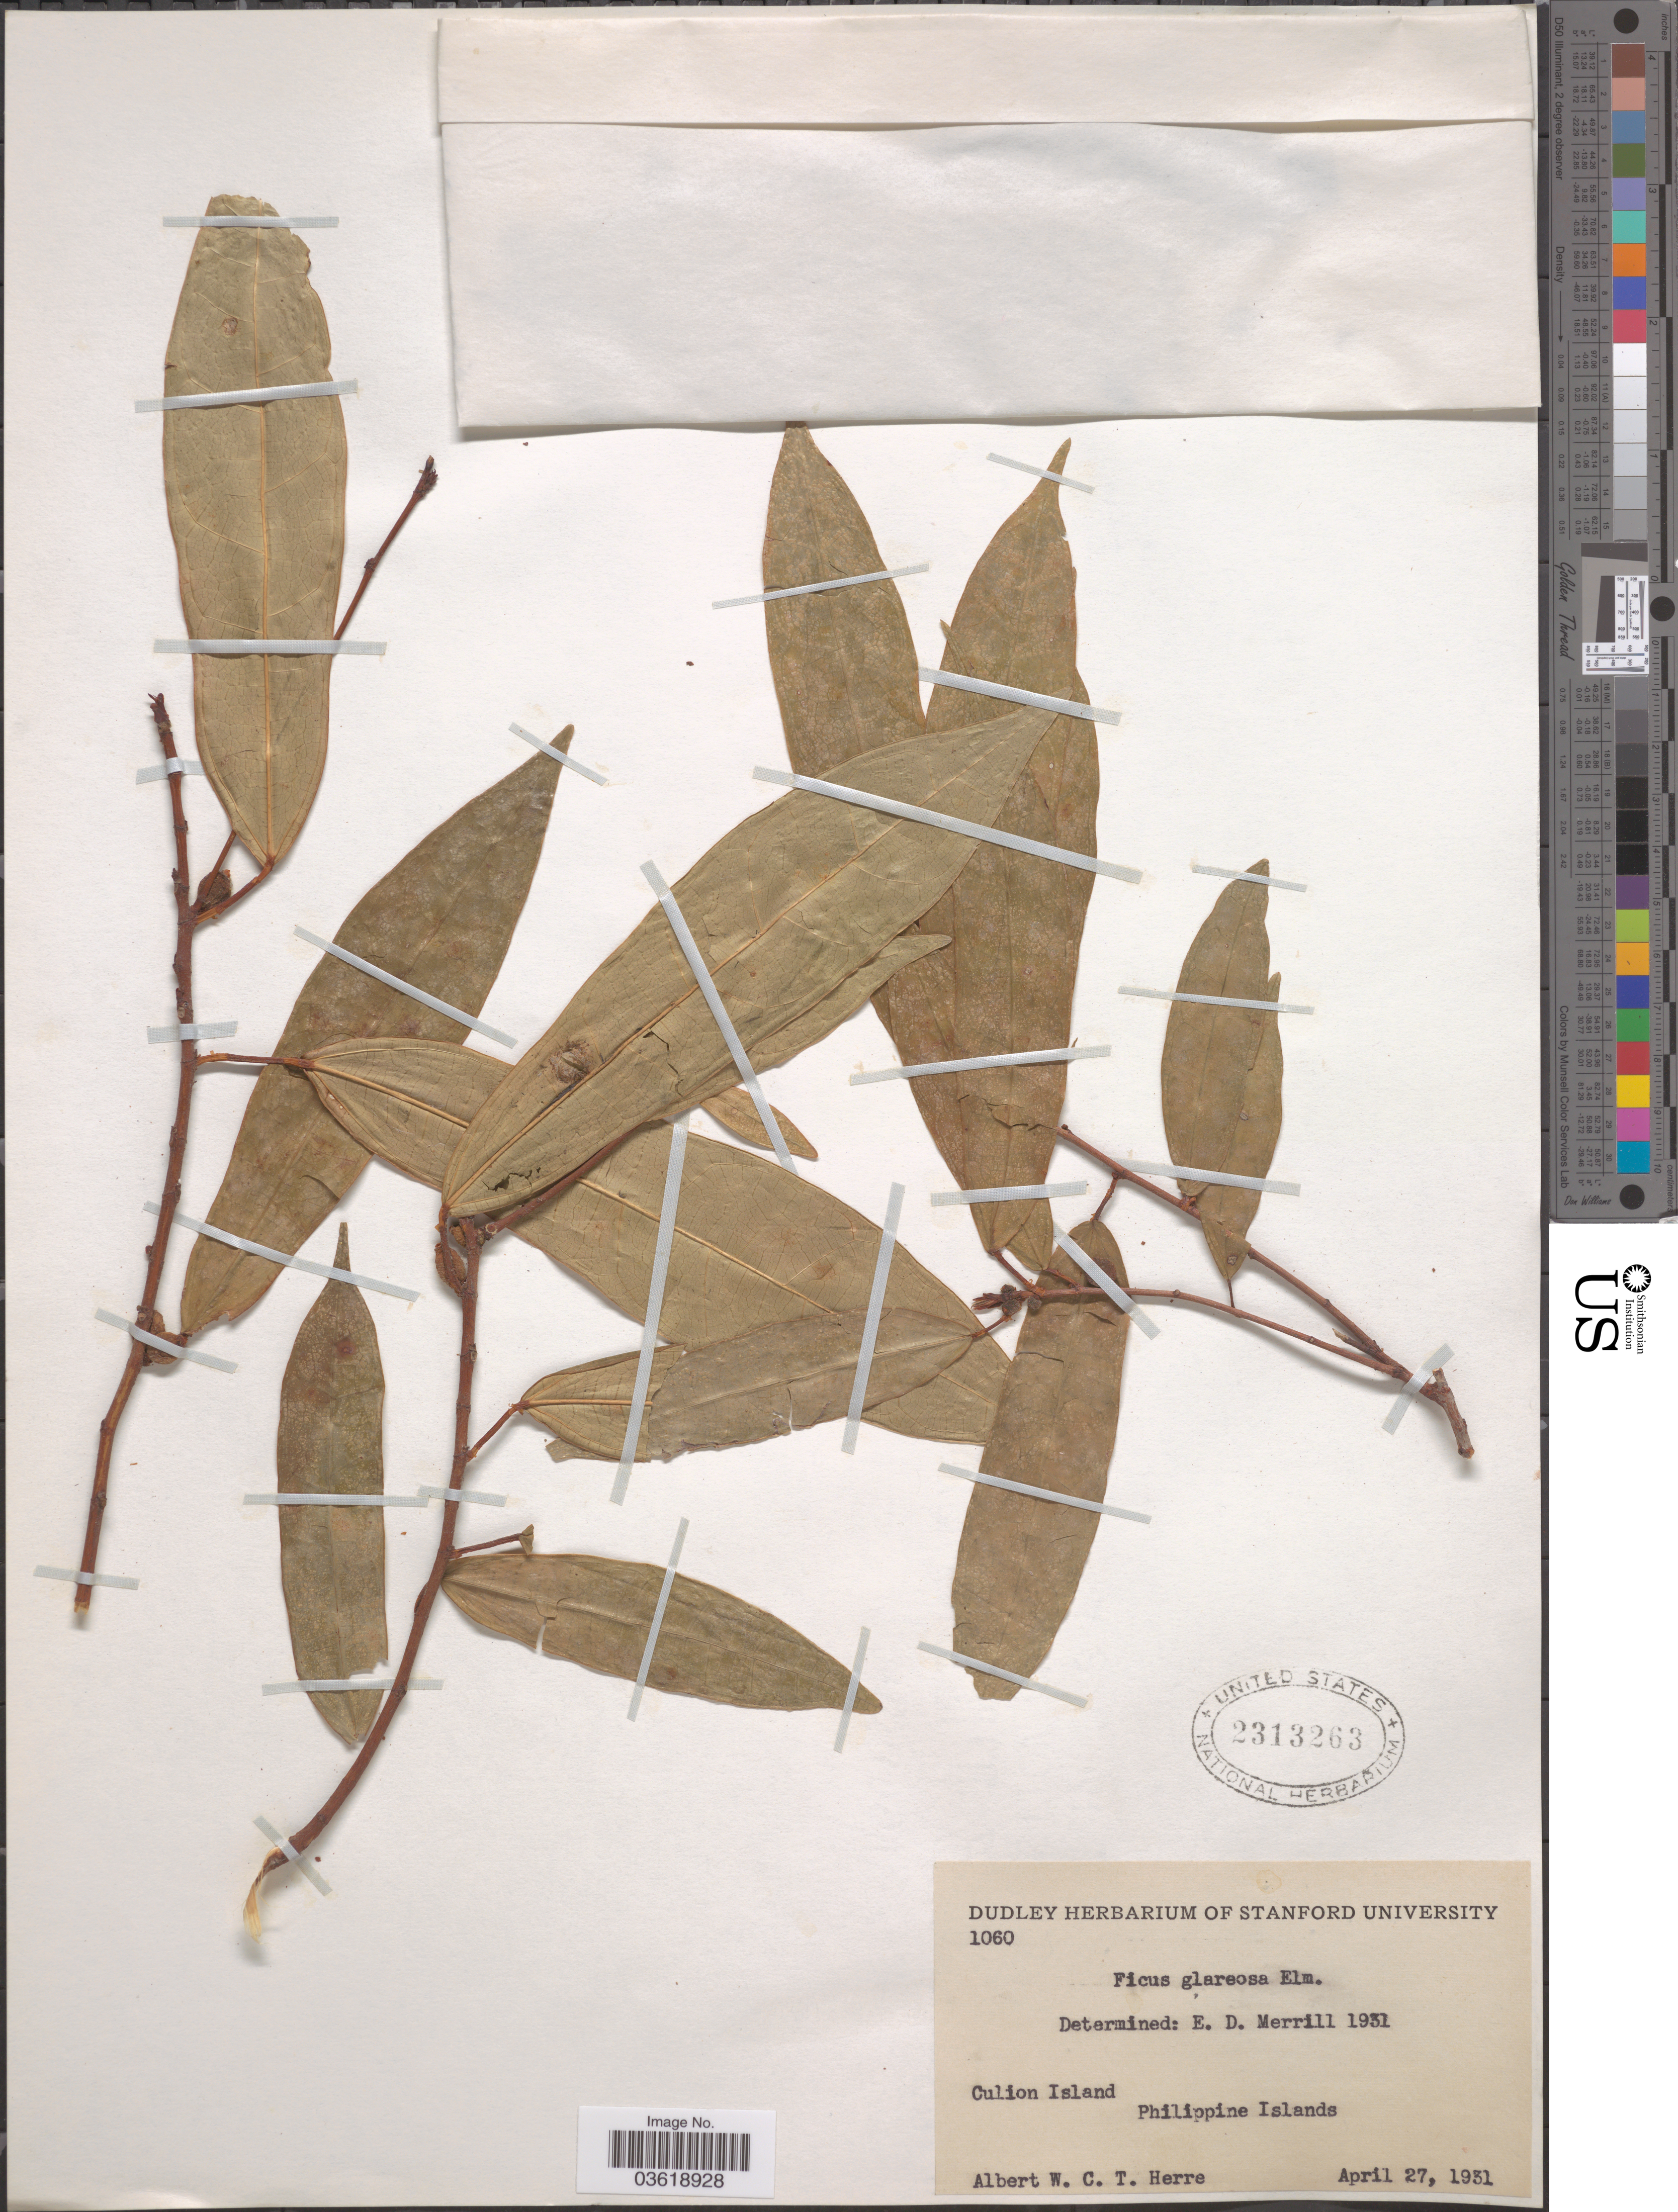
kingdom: Plantae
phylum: Tracheophyta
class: Magnoliopsida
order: Rosales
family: Moraceae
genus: Ficus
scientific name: Ficus glareosa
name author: Elmer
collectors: A. W. Herre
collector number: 1060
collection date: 1931-04-27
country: Philippines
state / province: Mimaropa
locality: Culion Island.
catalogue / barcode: US 2313263